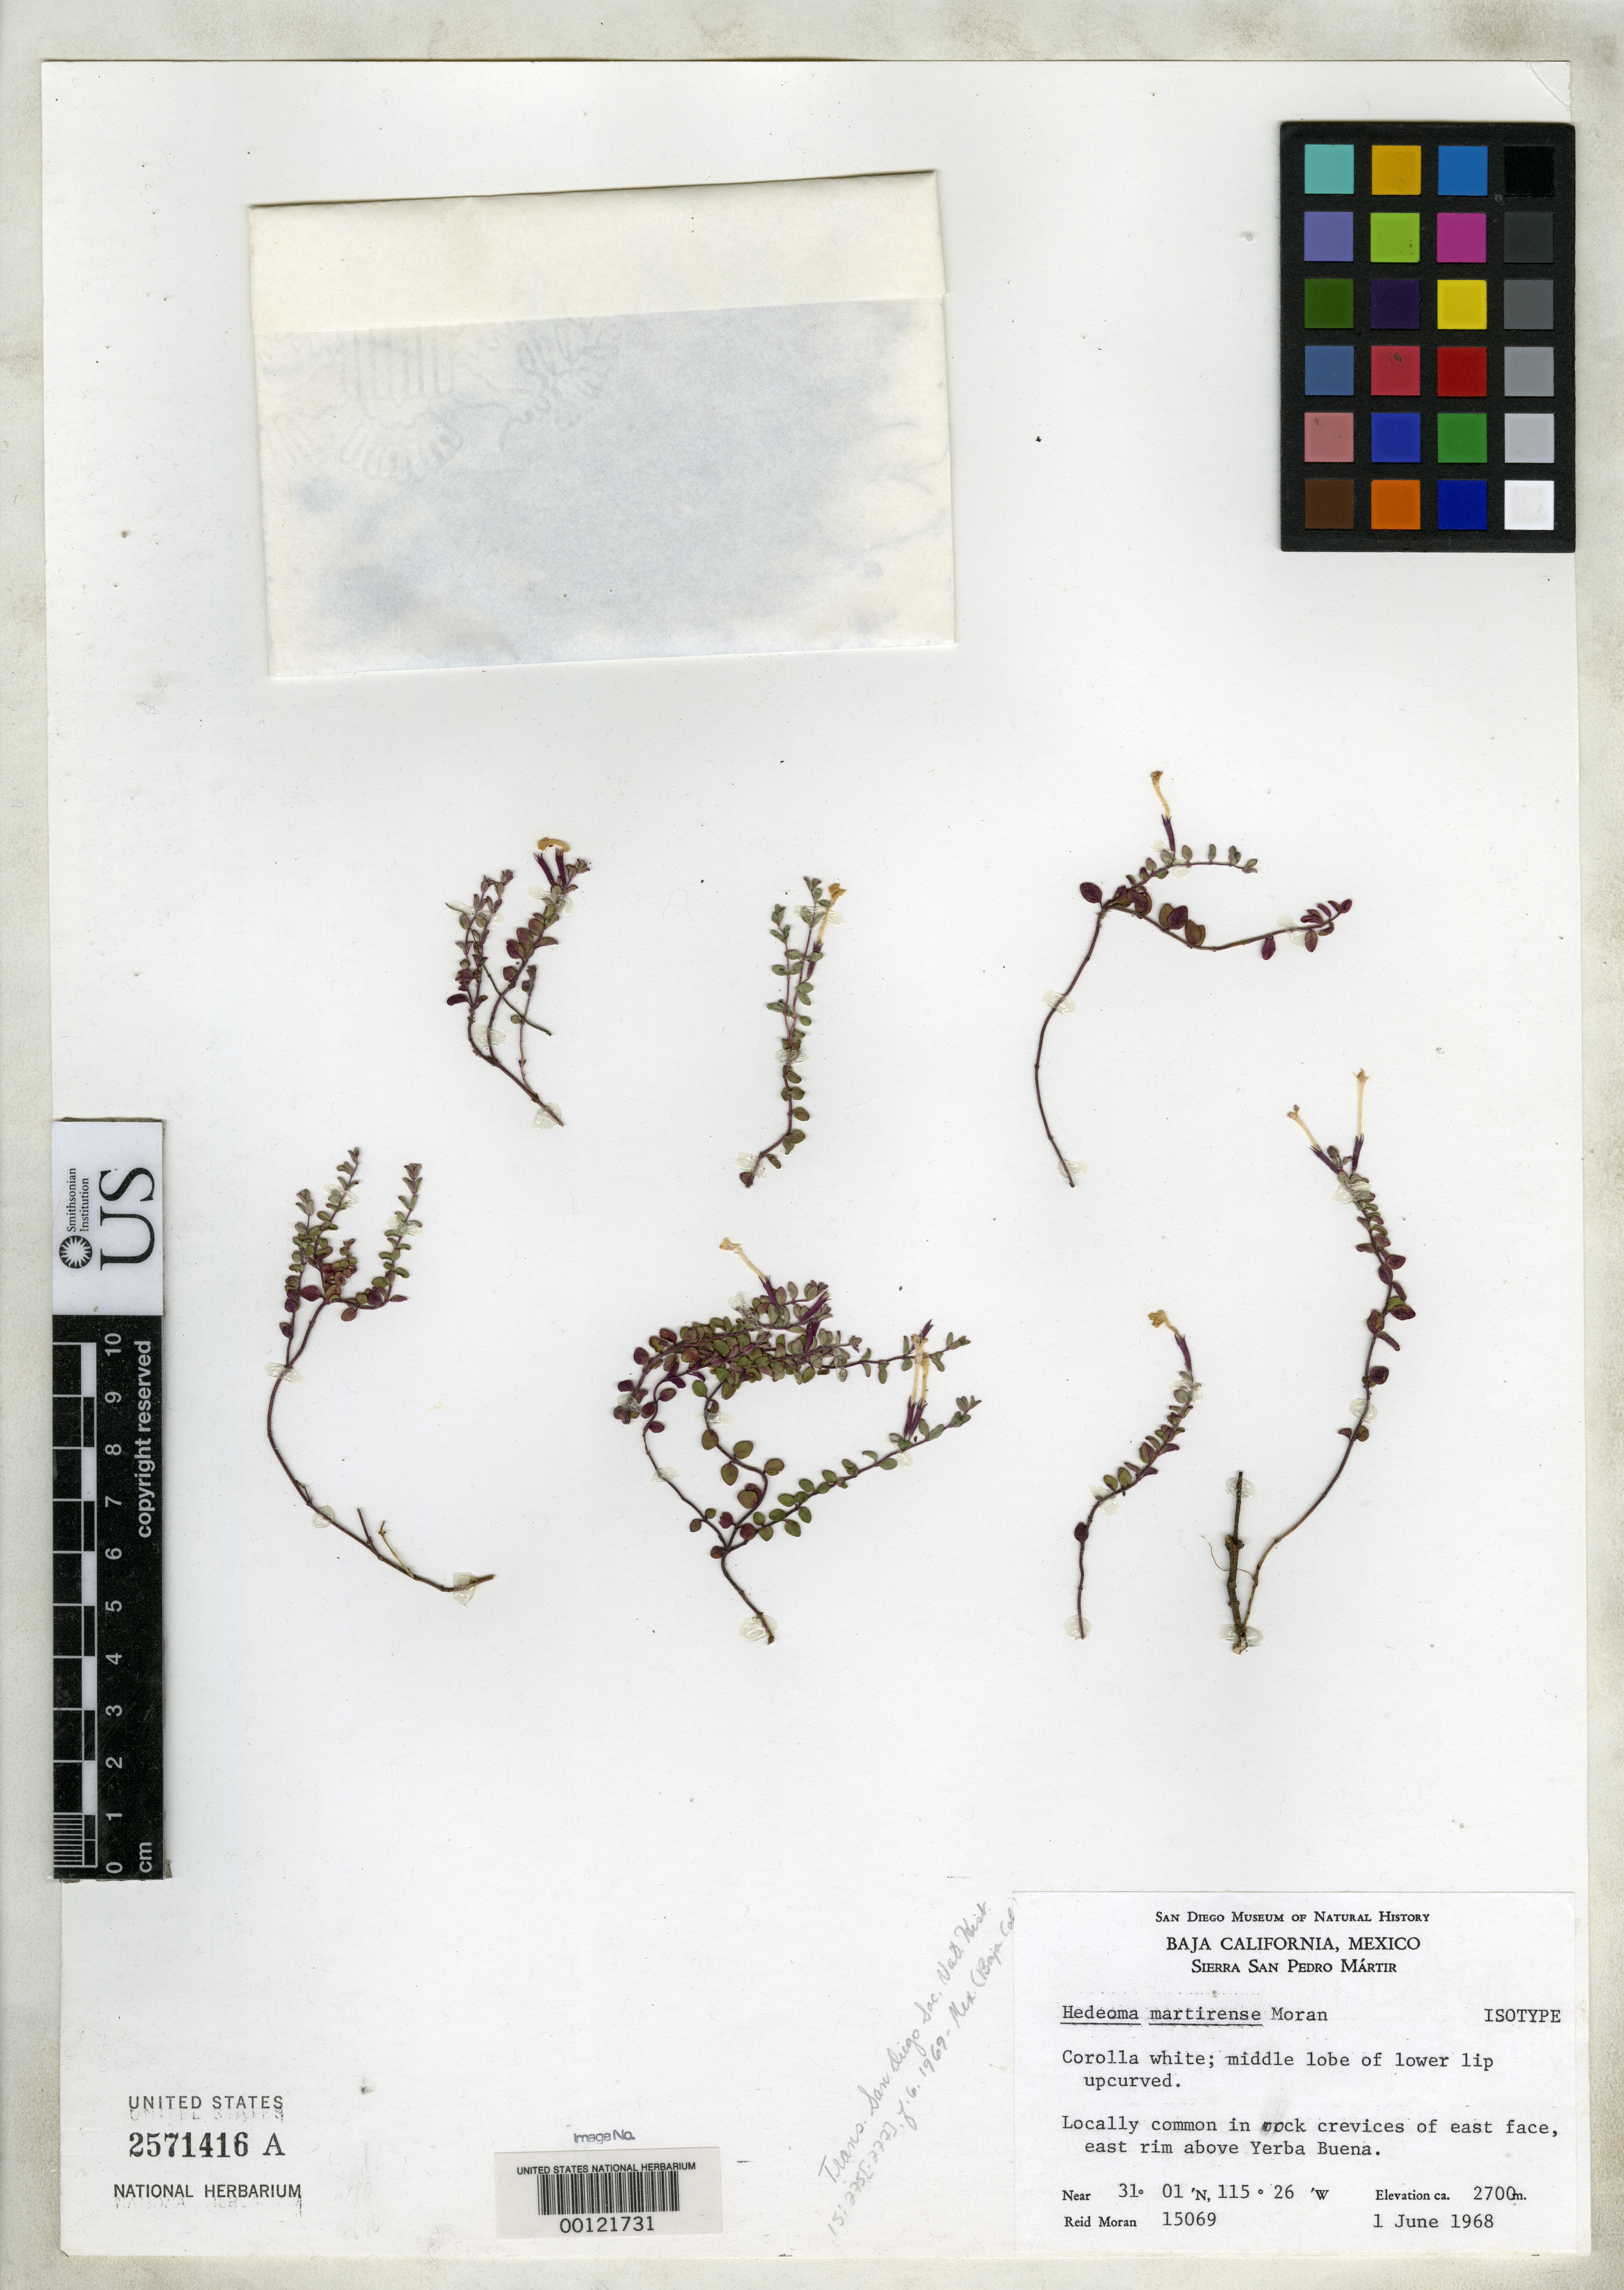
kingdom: Plantae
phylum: Tracheophyta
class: Magnoliopsida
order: Lamiales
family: Lamiaceae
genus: Hedeoma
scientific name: Hedeoma martirense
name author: Moran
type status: Isotype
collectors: R. V. Moran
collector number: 15069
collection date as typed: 01 Jun 1968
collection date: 1968-06-01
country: Mexico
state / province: Baja California Norte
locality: Sierra San Pedro Martir, east rim above Yerba Buena.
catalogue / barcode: US 2571416A